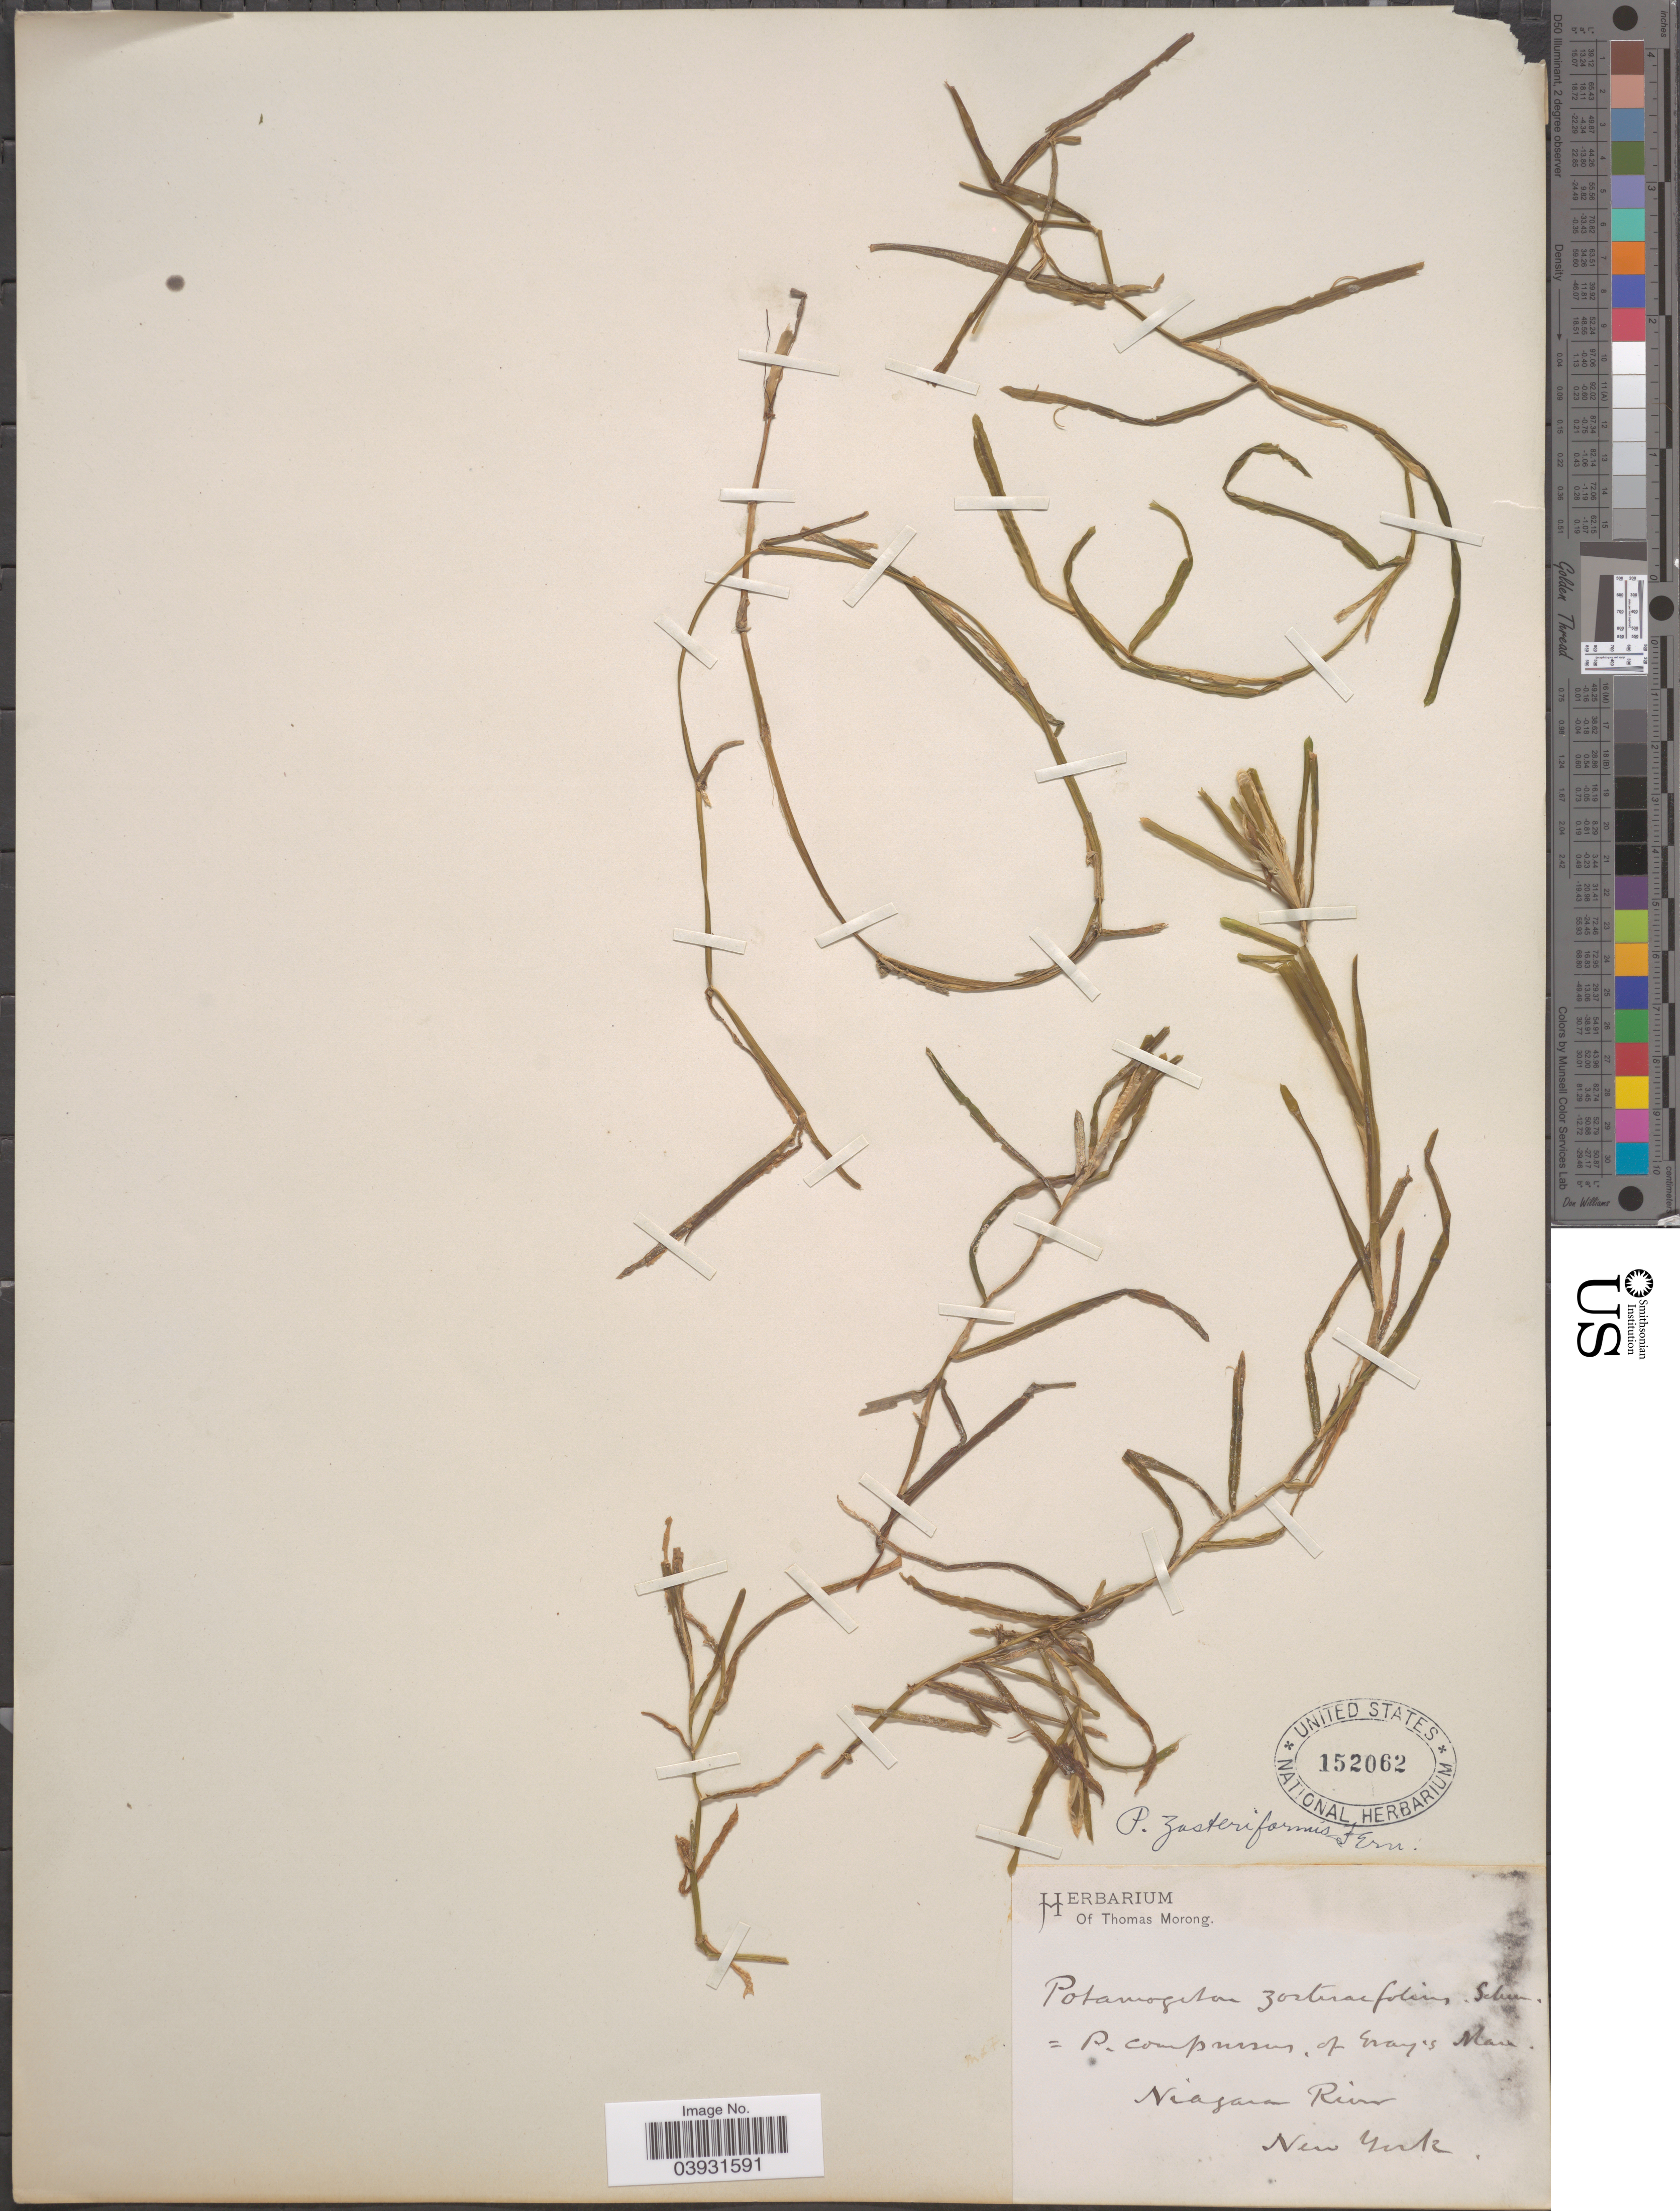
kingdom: Plantae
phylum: Tracheophyta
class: Liliopsida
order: Alismatales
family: Potamogetonaceae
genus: Potamogeton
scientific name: Potamogeton zosterifolius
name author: Schumach.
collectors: ex Herb. T. Morong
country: United States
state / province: New York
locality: P. comp nesus. of Evay's Mau. Niagara River.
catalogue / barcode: US 152062